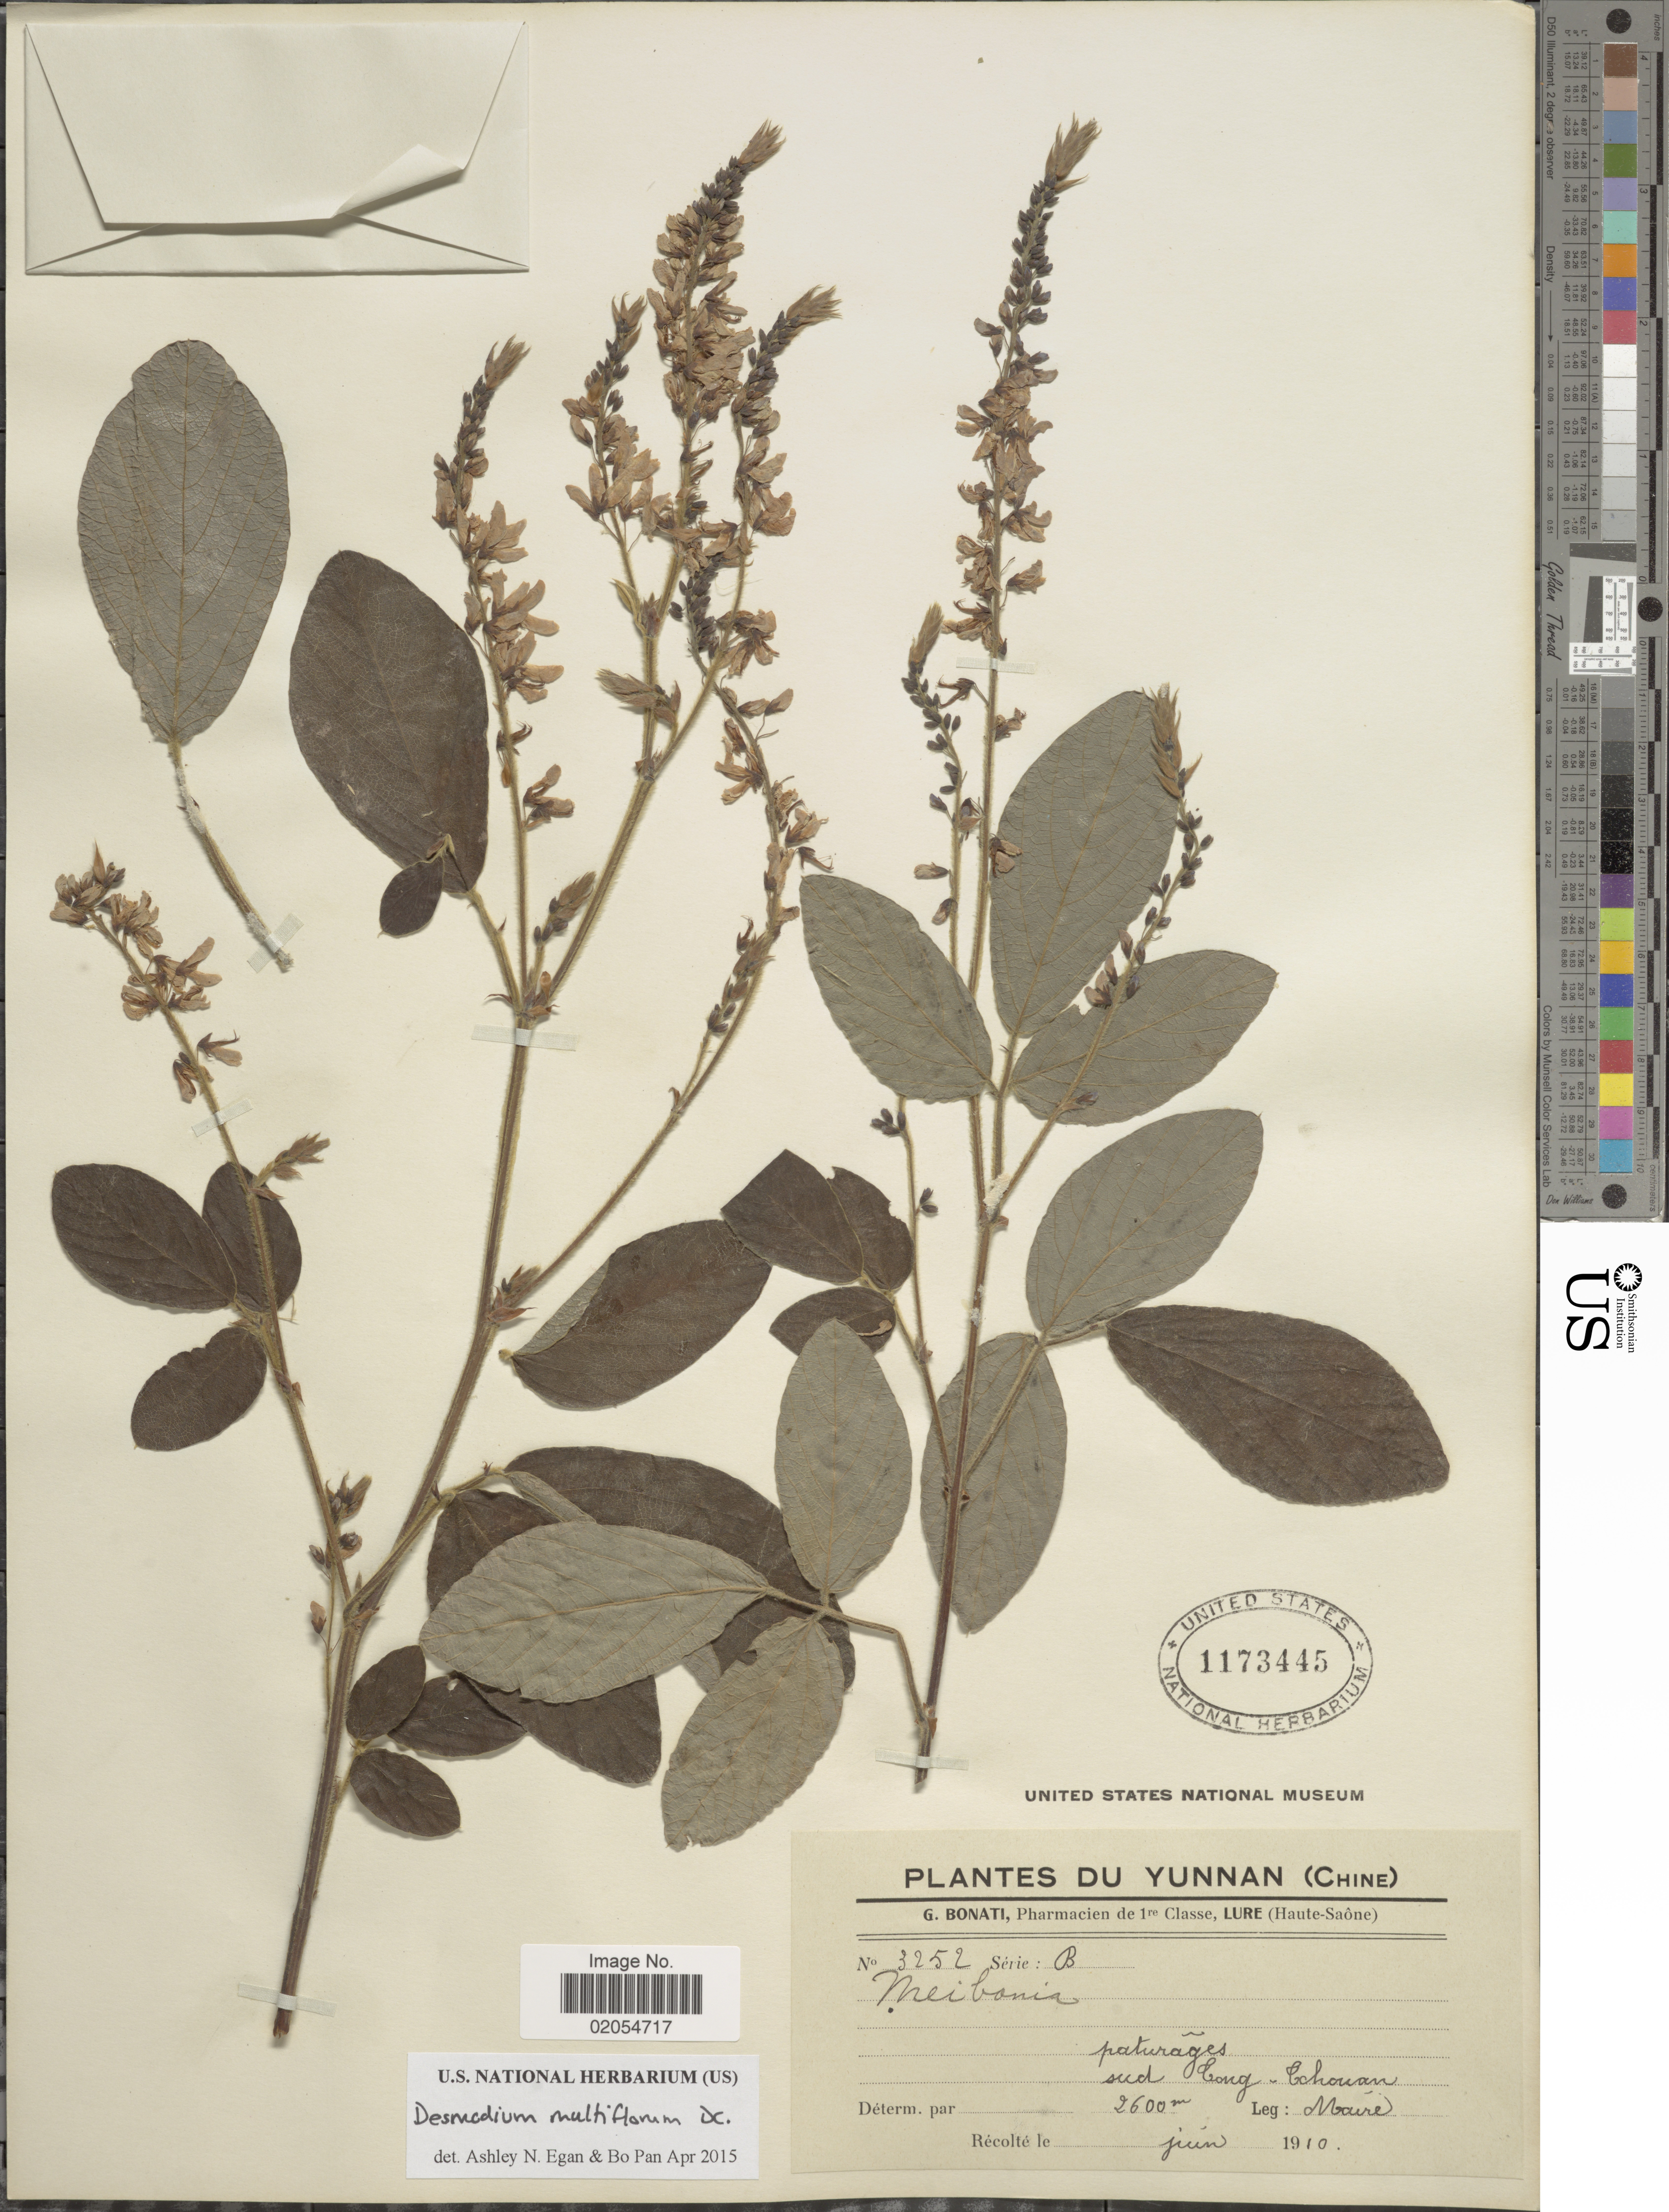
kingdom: Plantae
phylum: Tracheophyta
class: Magnoliopsida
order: Fabales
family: Fabaceae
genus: Ototropis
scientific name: Ototropis multiflora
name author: (DC.) H. Ohashi & K. Ohashi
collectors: Maire, --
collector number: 3252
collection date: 1910-06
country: China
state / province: Yunnan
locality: Sud Tong-Tchouan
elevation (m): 2600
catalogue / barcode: US 1173445